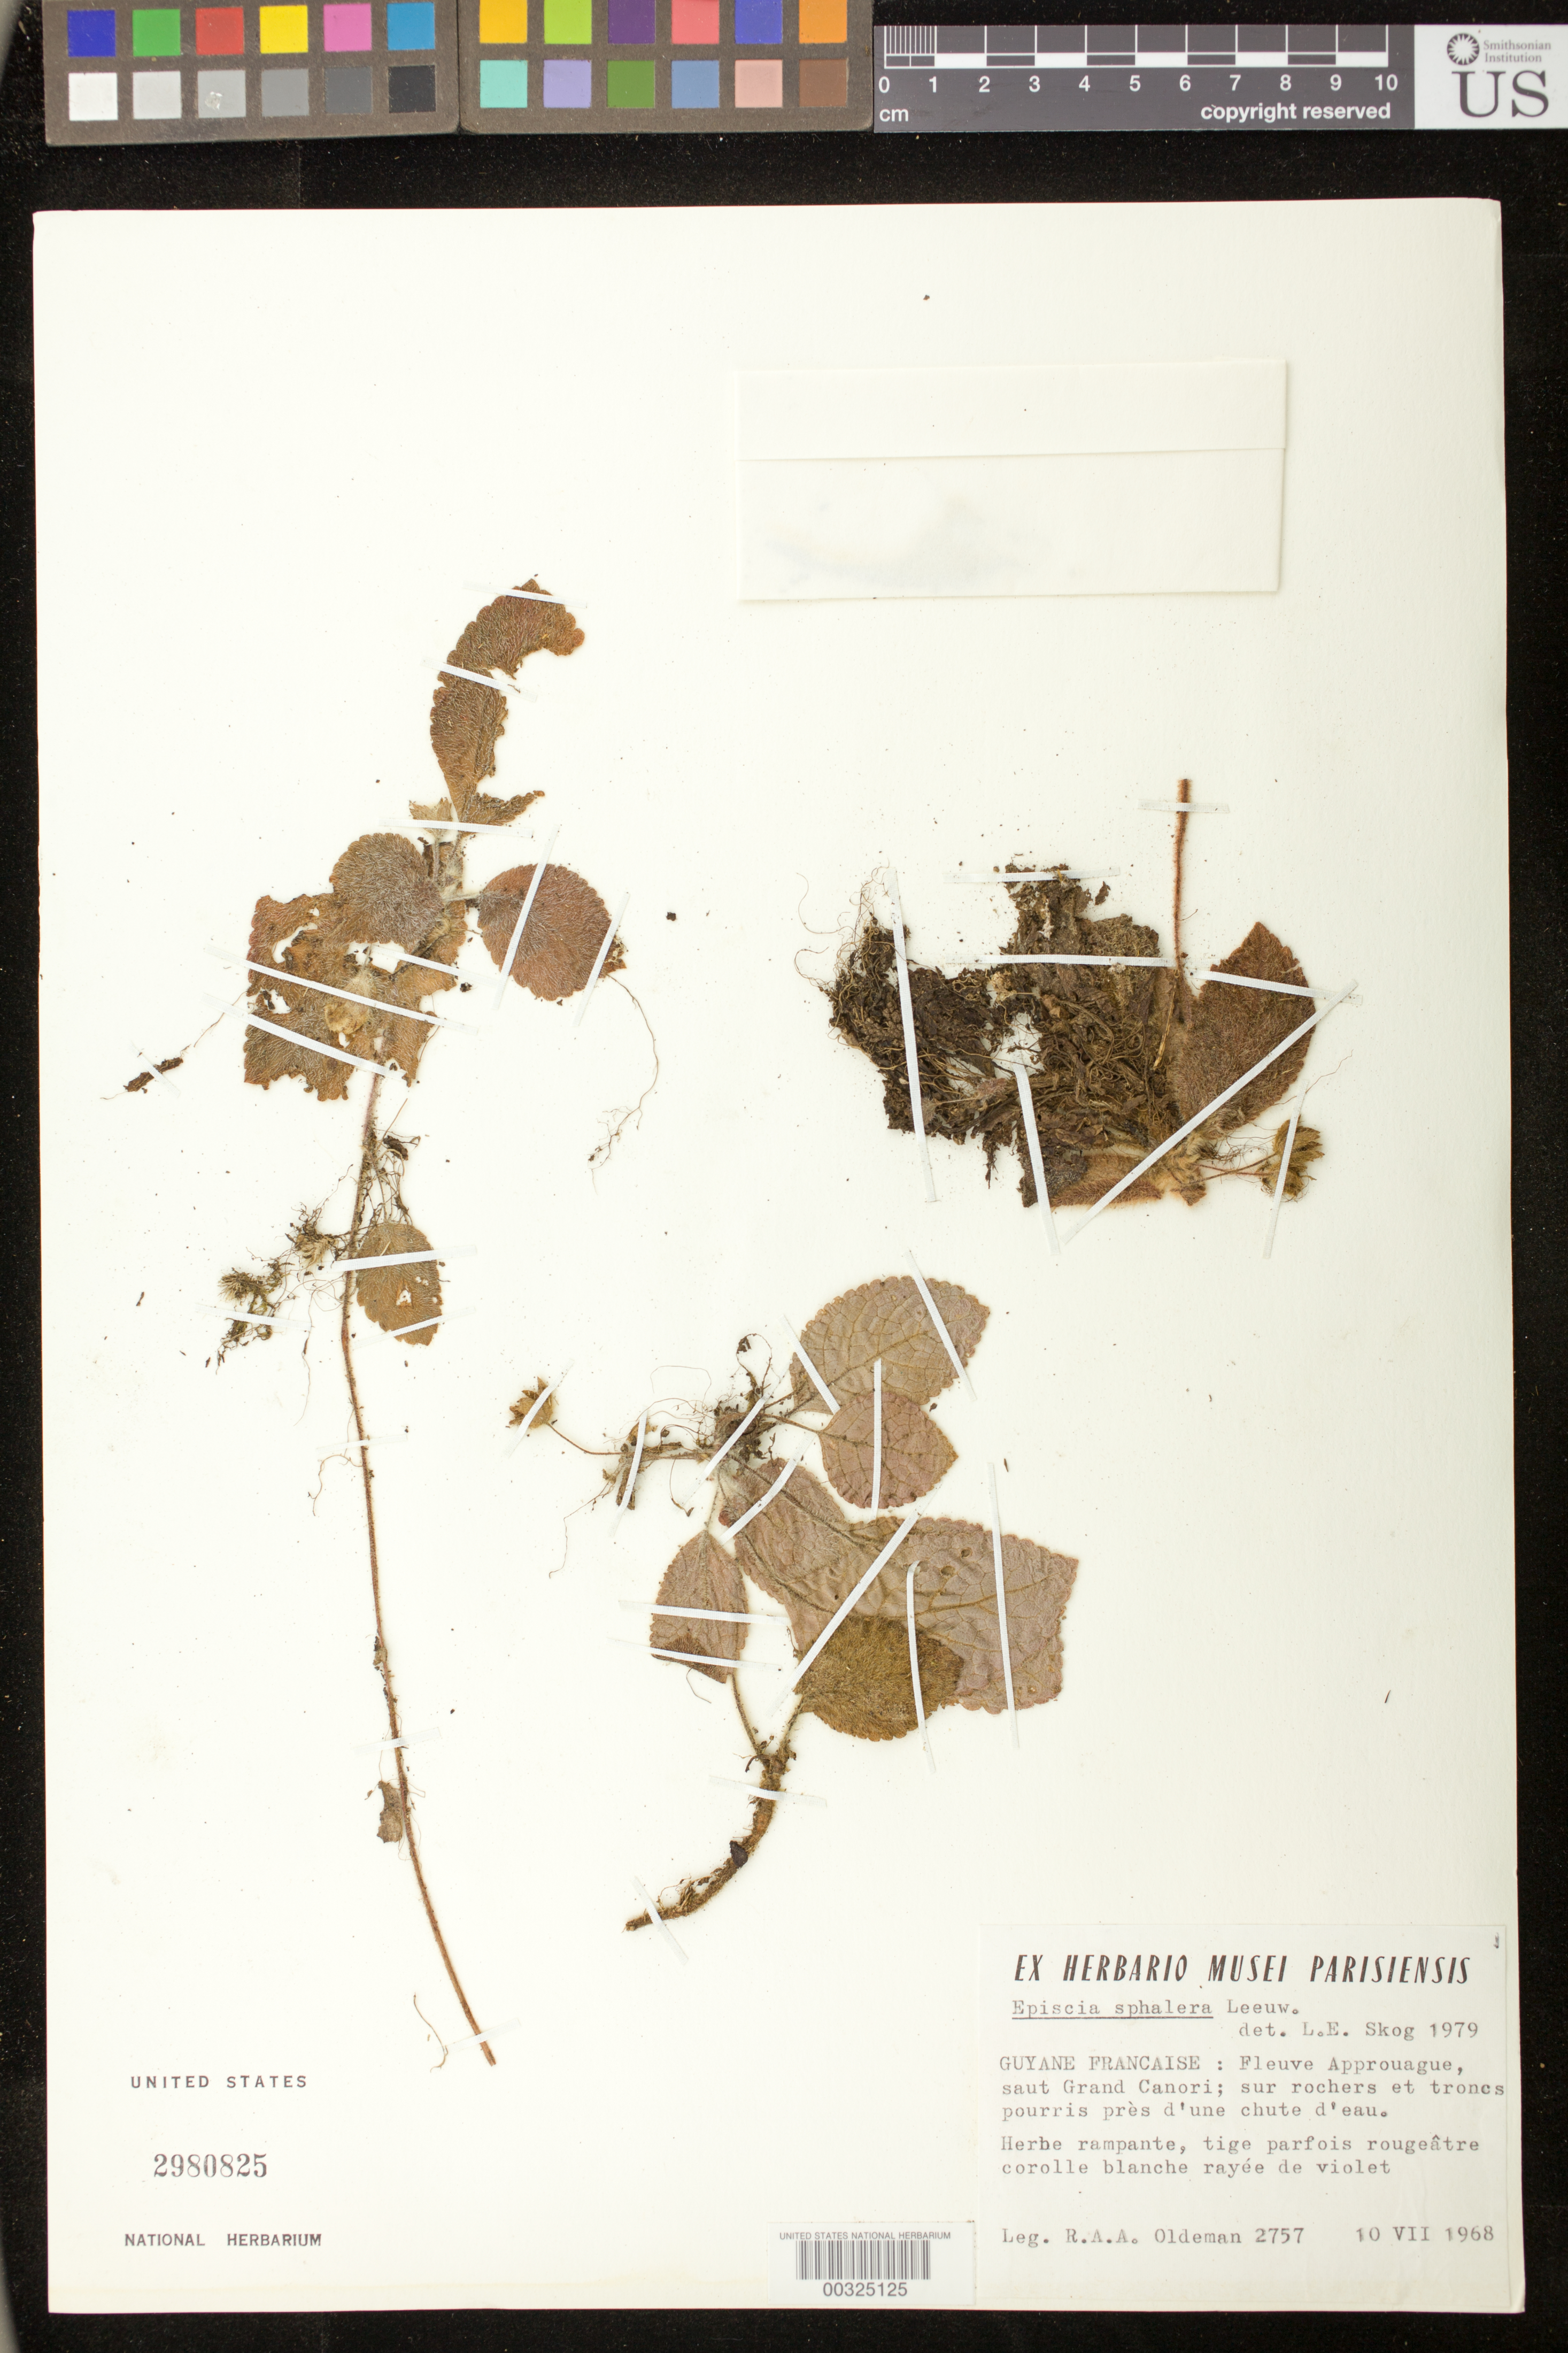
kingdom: Plantae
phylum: Tracheophyta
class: Magnoliopsida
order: Lamiales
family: Gesneriaceae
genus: Episcia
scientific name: Episcia sphalera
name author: Leeuwenb.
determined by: Skog, Laurence E.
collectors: R. Oldeman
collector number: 2757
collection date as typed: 10 Jul 1968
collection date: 1968-07-10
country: French Guiana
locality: Fleuve Approuague, saut Grand Canori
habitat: Sur rochers et troncs pourris près d'une chute d'eau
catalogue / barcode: US 2980825